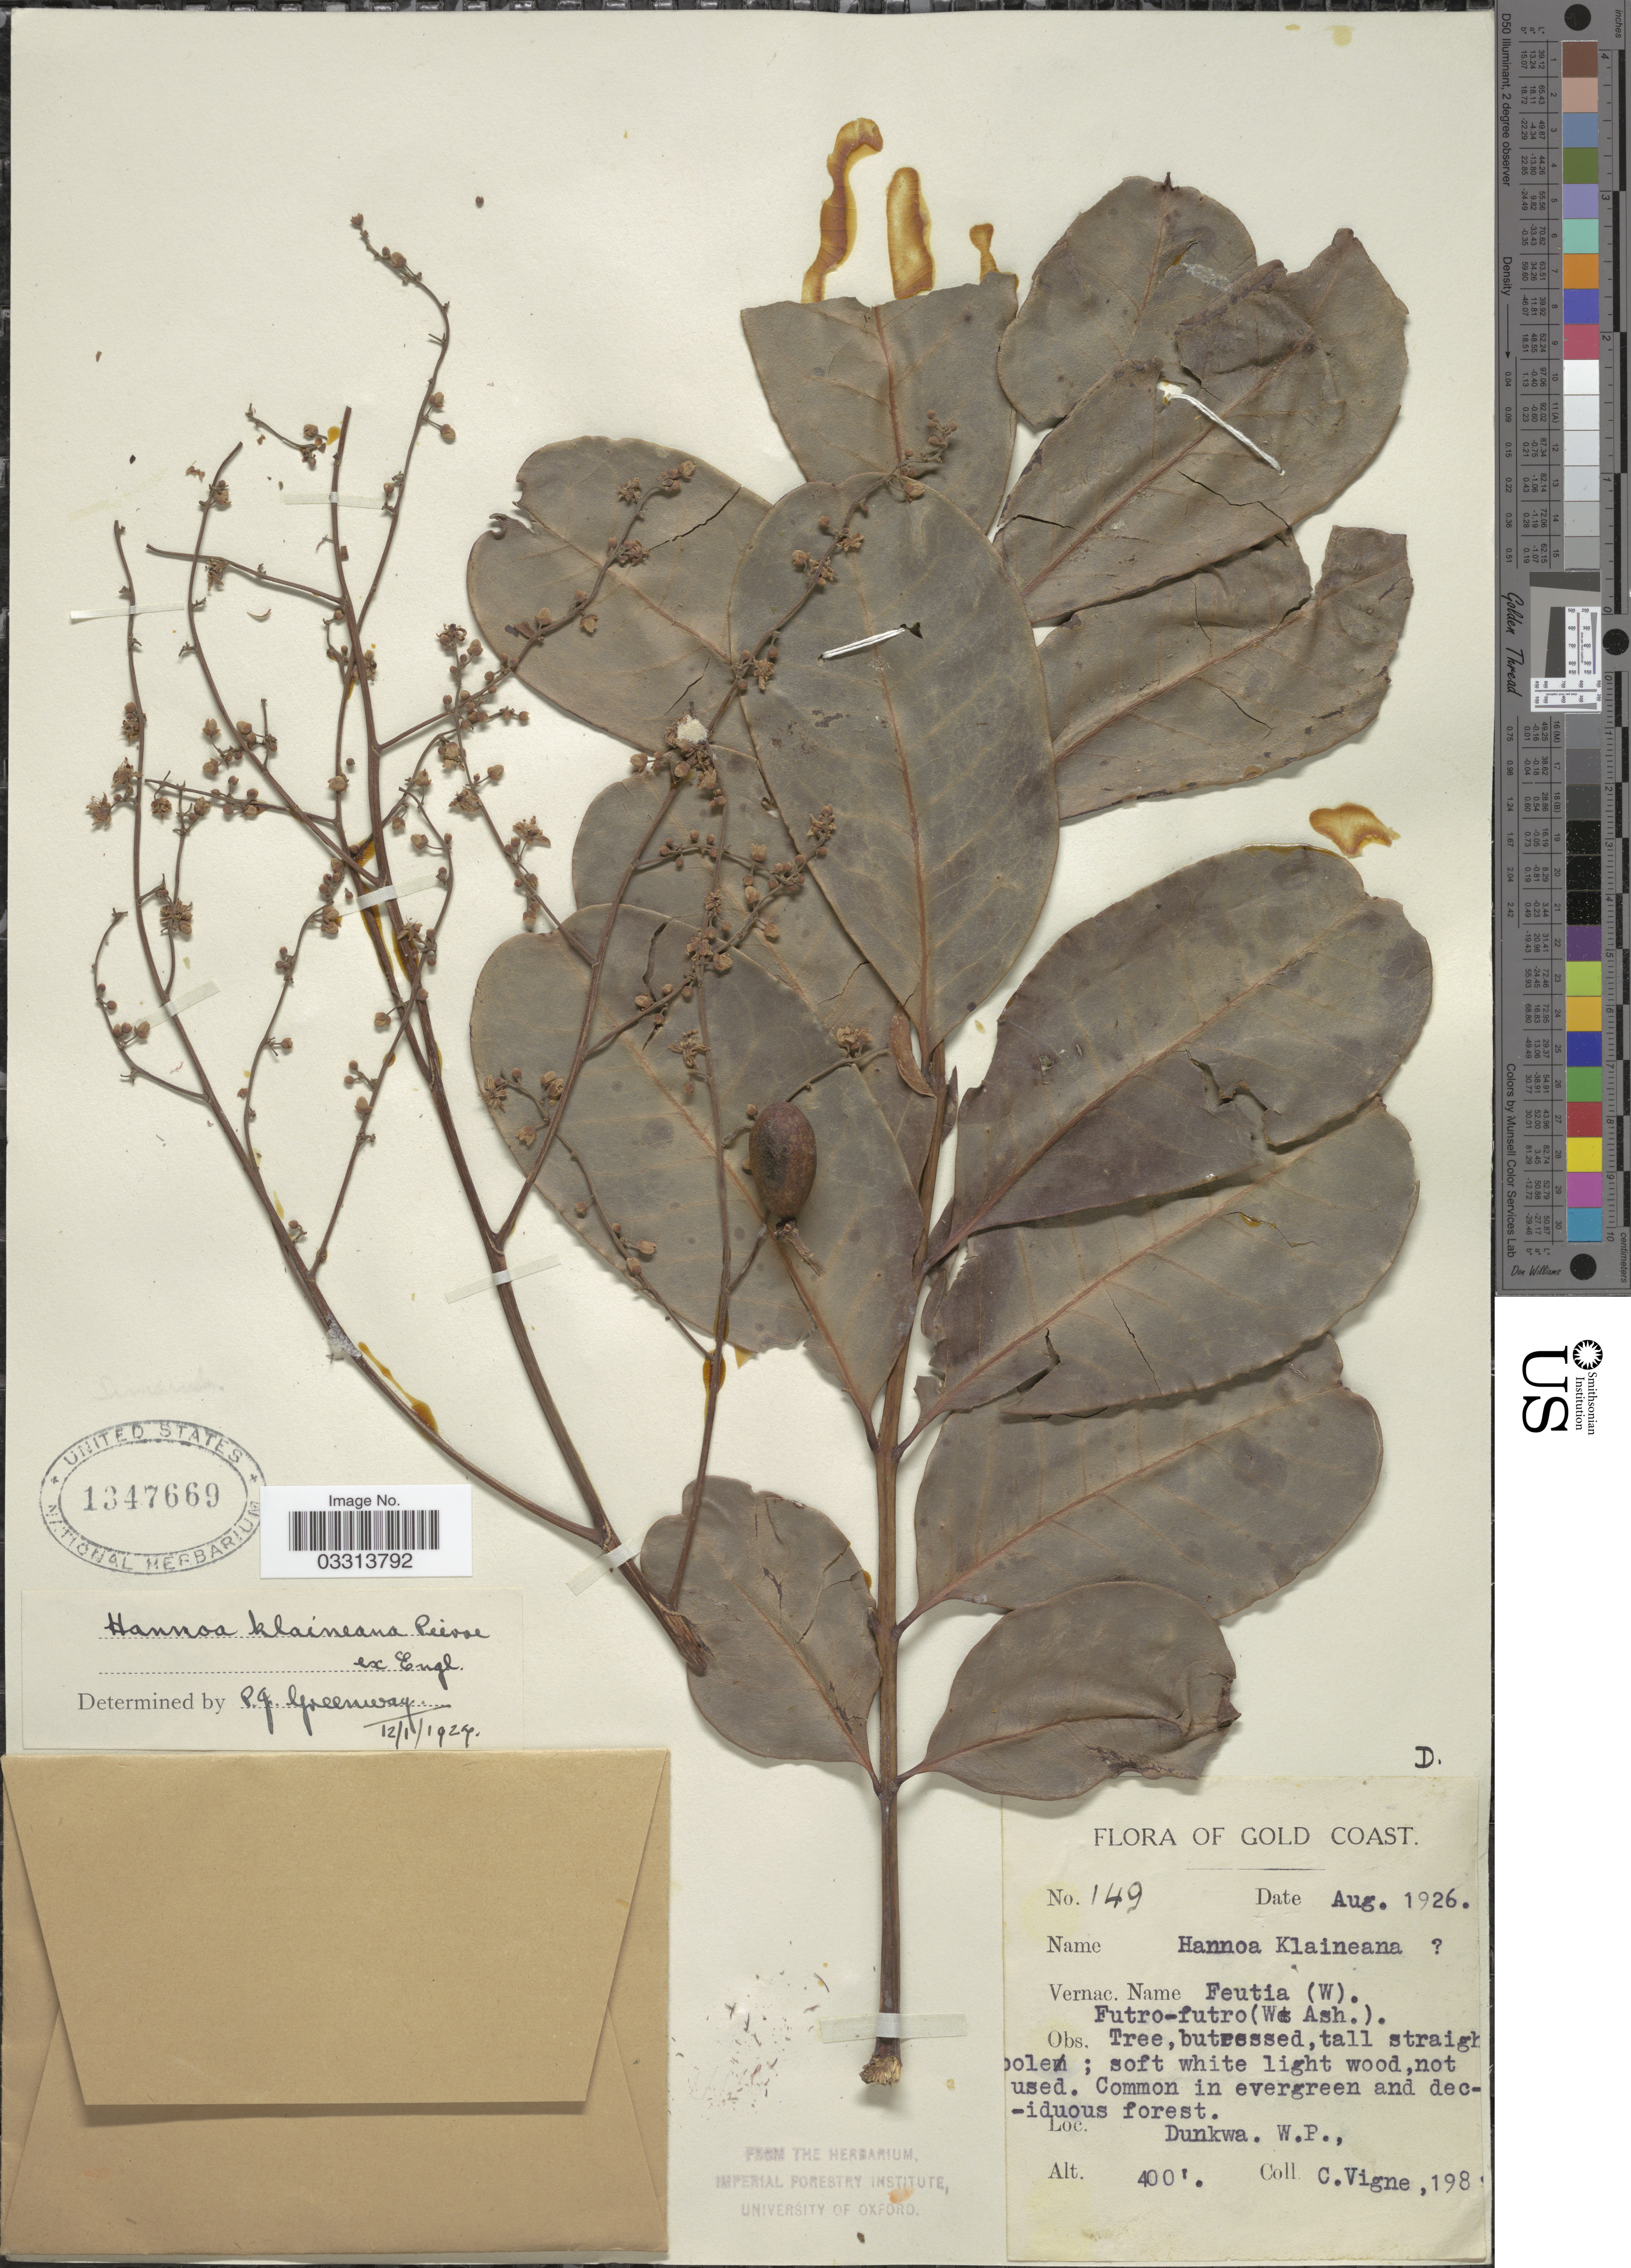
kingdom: Plantae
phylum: Tracheophyta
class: Magnoliopsida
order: Sapindales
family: Simaroubaceae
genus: Hannoa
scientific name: Hannoa klaineana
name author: Pierre ex Engl.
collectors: C. Vigne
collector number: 198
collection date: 1926-08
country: Ghana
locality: Gold Coast, Dunkwa, W. P.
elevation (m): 122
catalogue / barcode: US 1347669